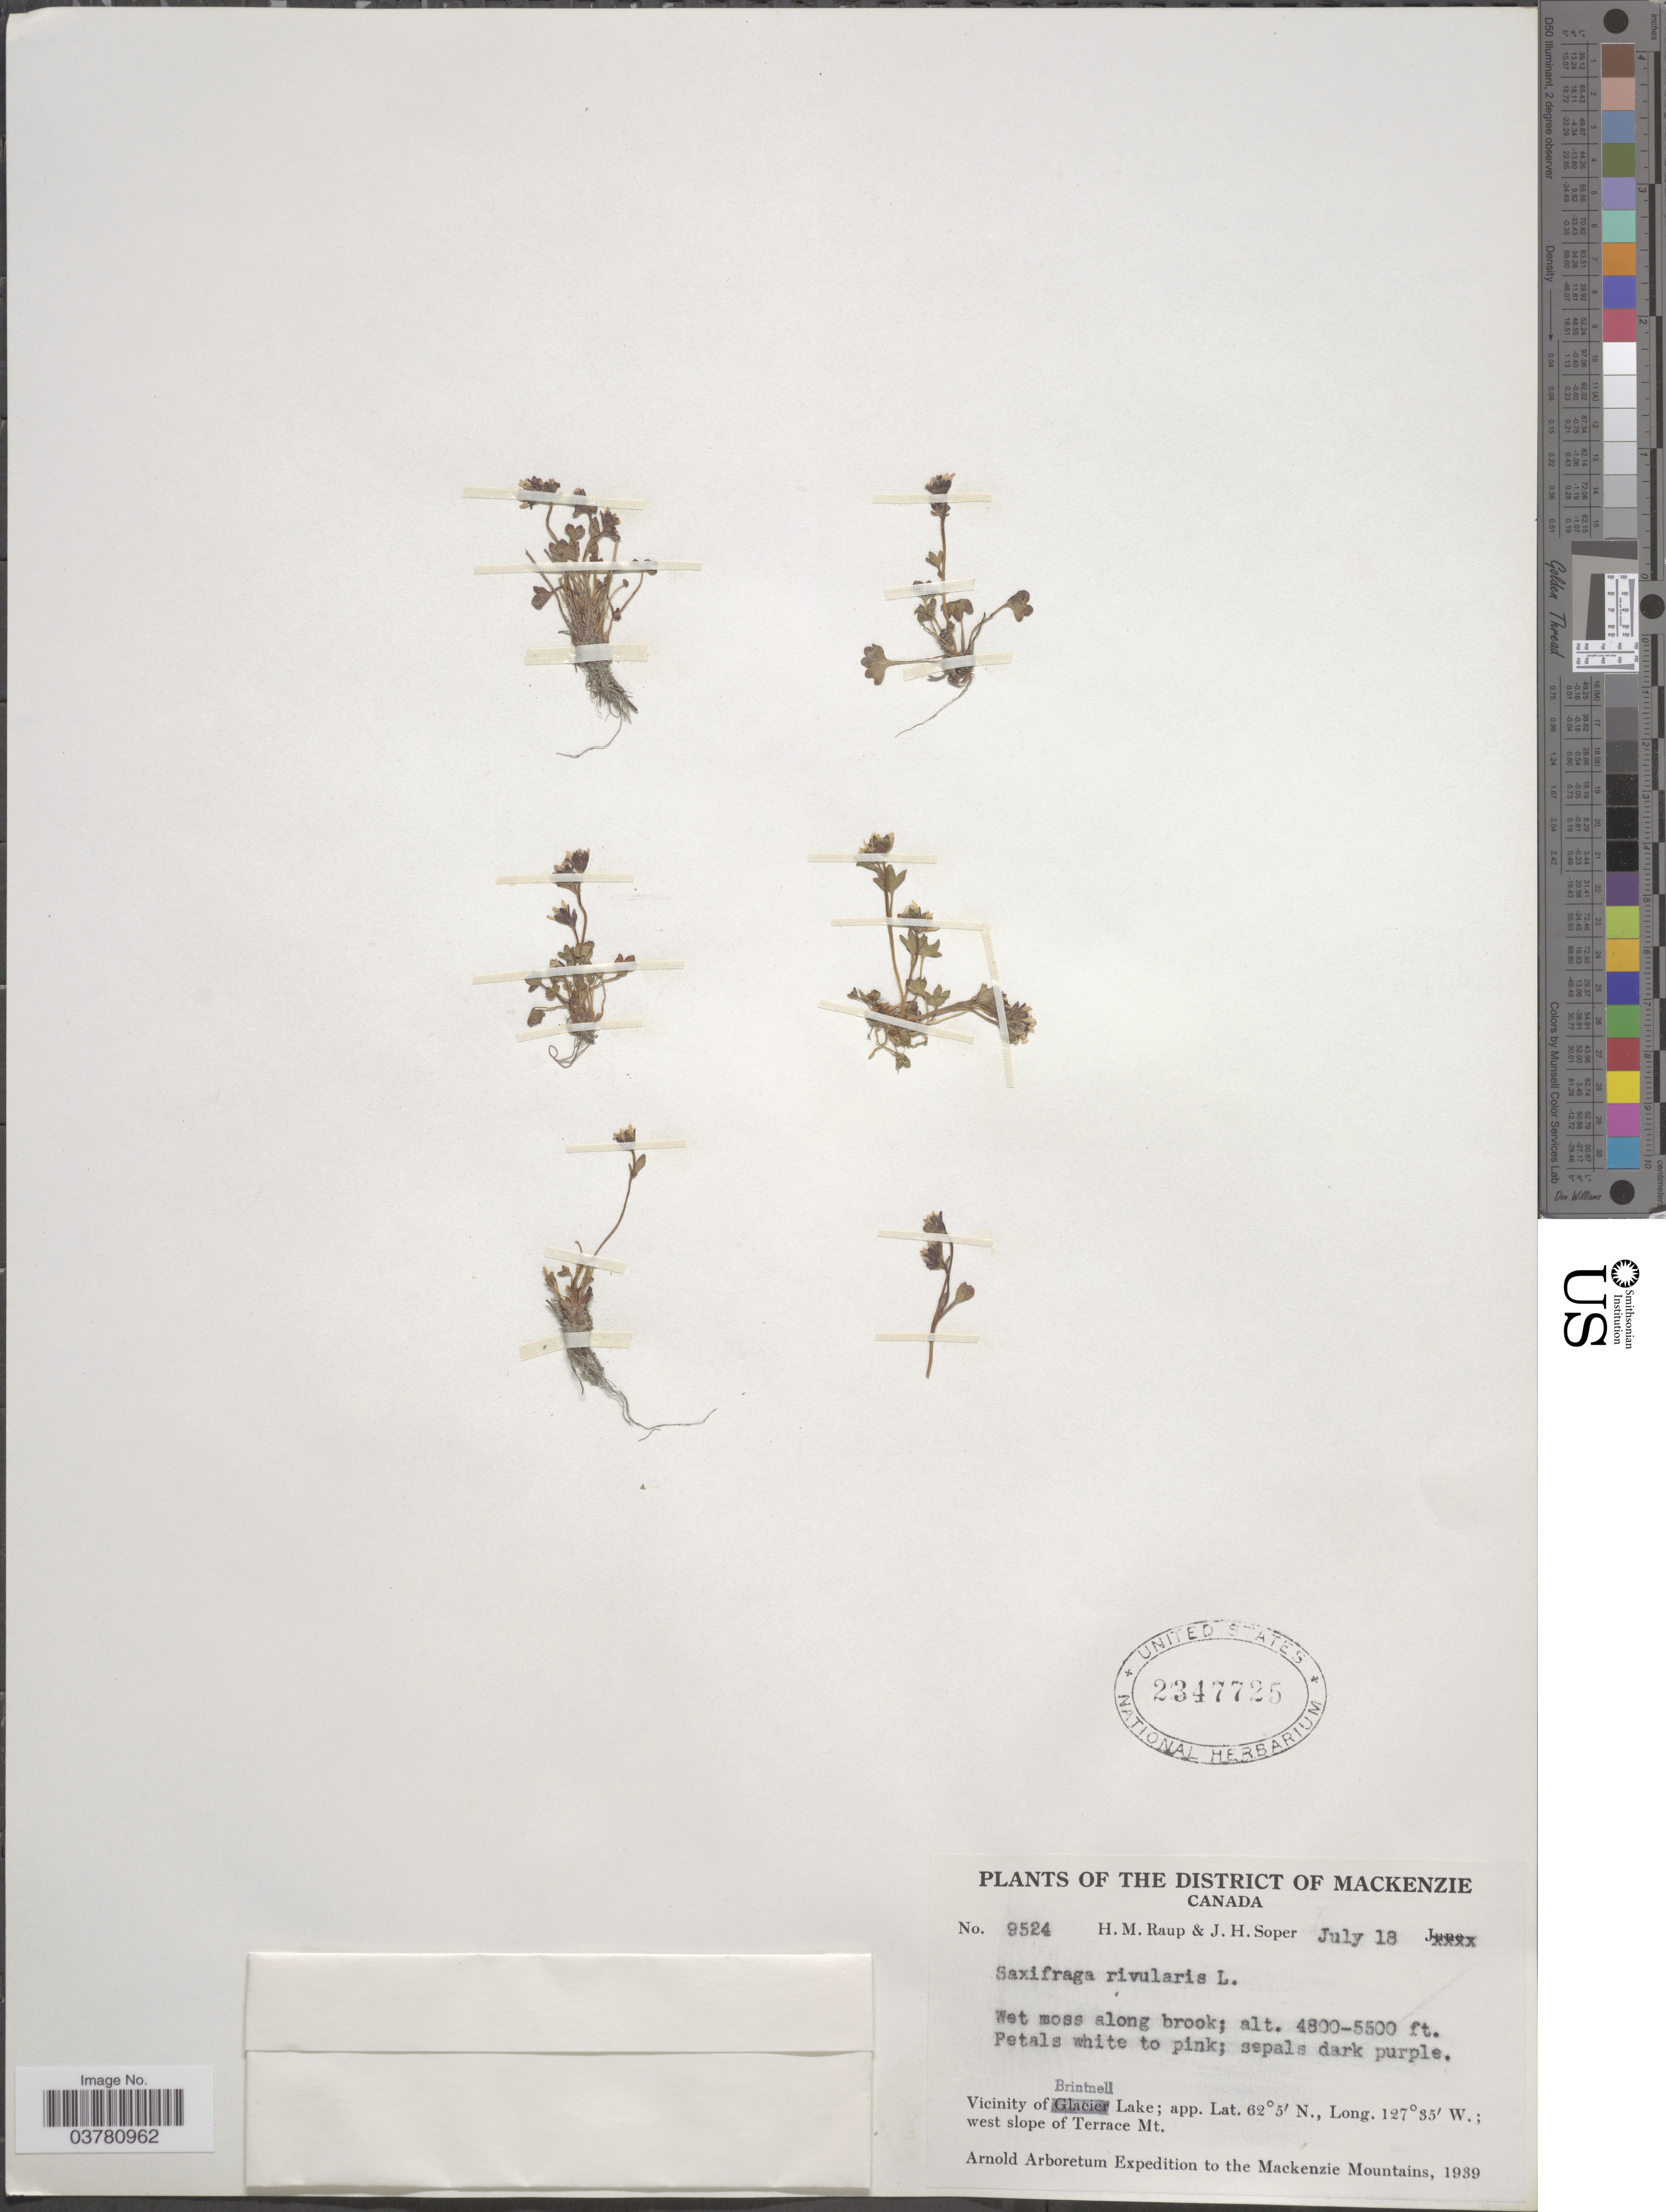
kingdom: Plantae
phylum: Tracheophyta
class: Magnoliopsida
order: Saxifragales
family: Saxifragaceae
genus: Saxifraga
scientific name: Saxifraga rivularis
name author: L.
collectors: H. Raup & J. H. Soper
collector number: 9524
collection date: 1939-07-18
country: Canada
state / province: Alberta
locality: District of Mackenzie. Wet moss along brook. Vicinity of Brintnell Lake; west slope of Terrace Mt. Arnold Arboretum Expedition to the Mackenzie Mountains, 1939.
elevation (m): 1463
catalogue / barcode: US 2347725